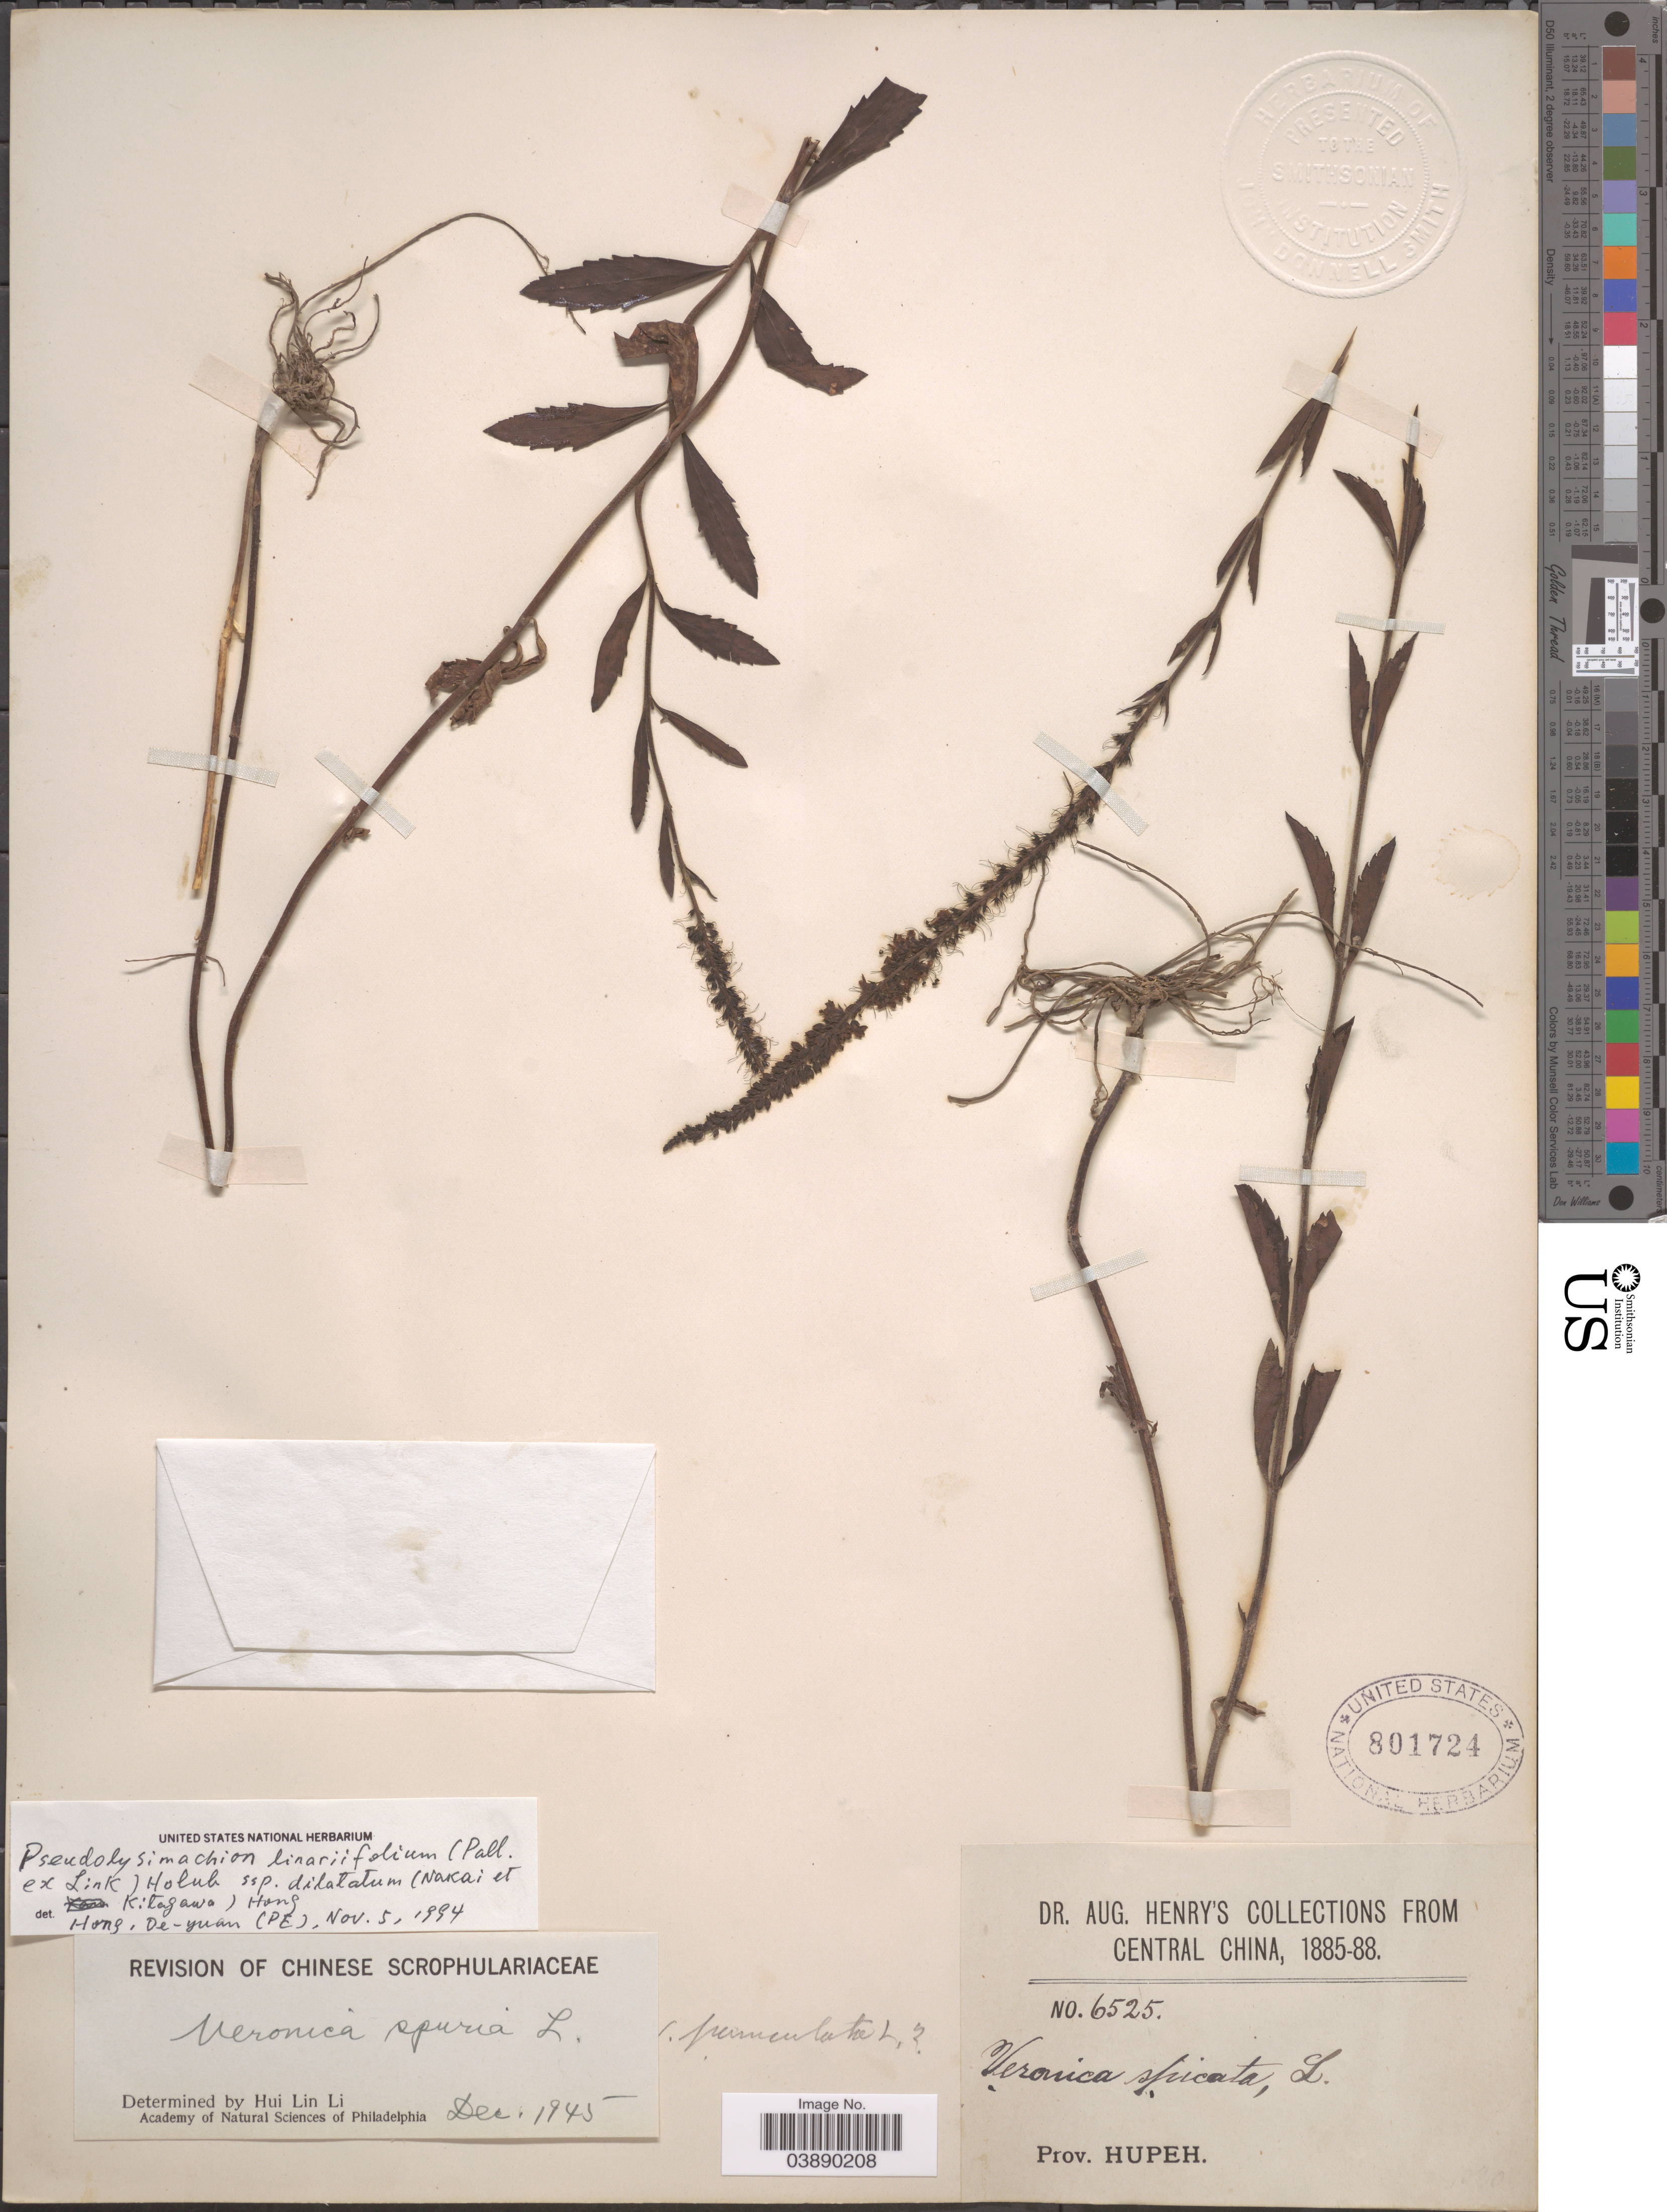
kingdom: Plantae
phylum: Tracheophyta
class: Magnoliopsida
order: Lamiales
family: Plantaginaceae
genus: Veronica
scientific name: Veronica linariifolia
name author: Pall. ex Link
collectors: A. Henry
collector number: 6525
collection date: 1885/1888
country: China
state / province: Hubei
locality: Central China. Prov. Hupeh.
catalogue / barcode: US 801724